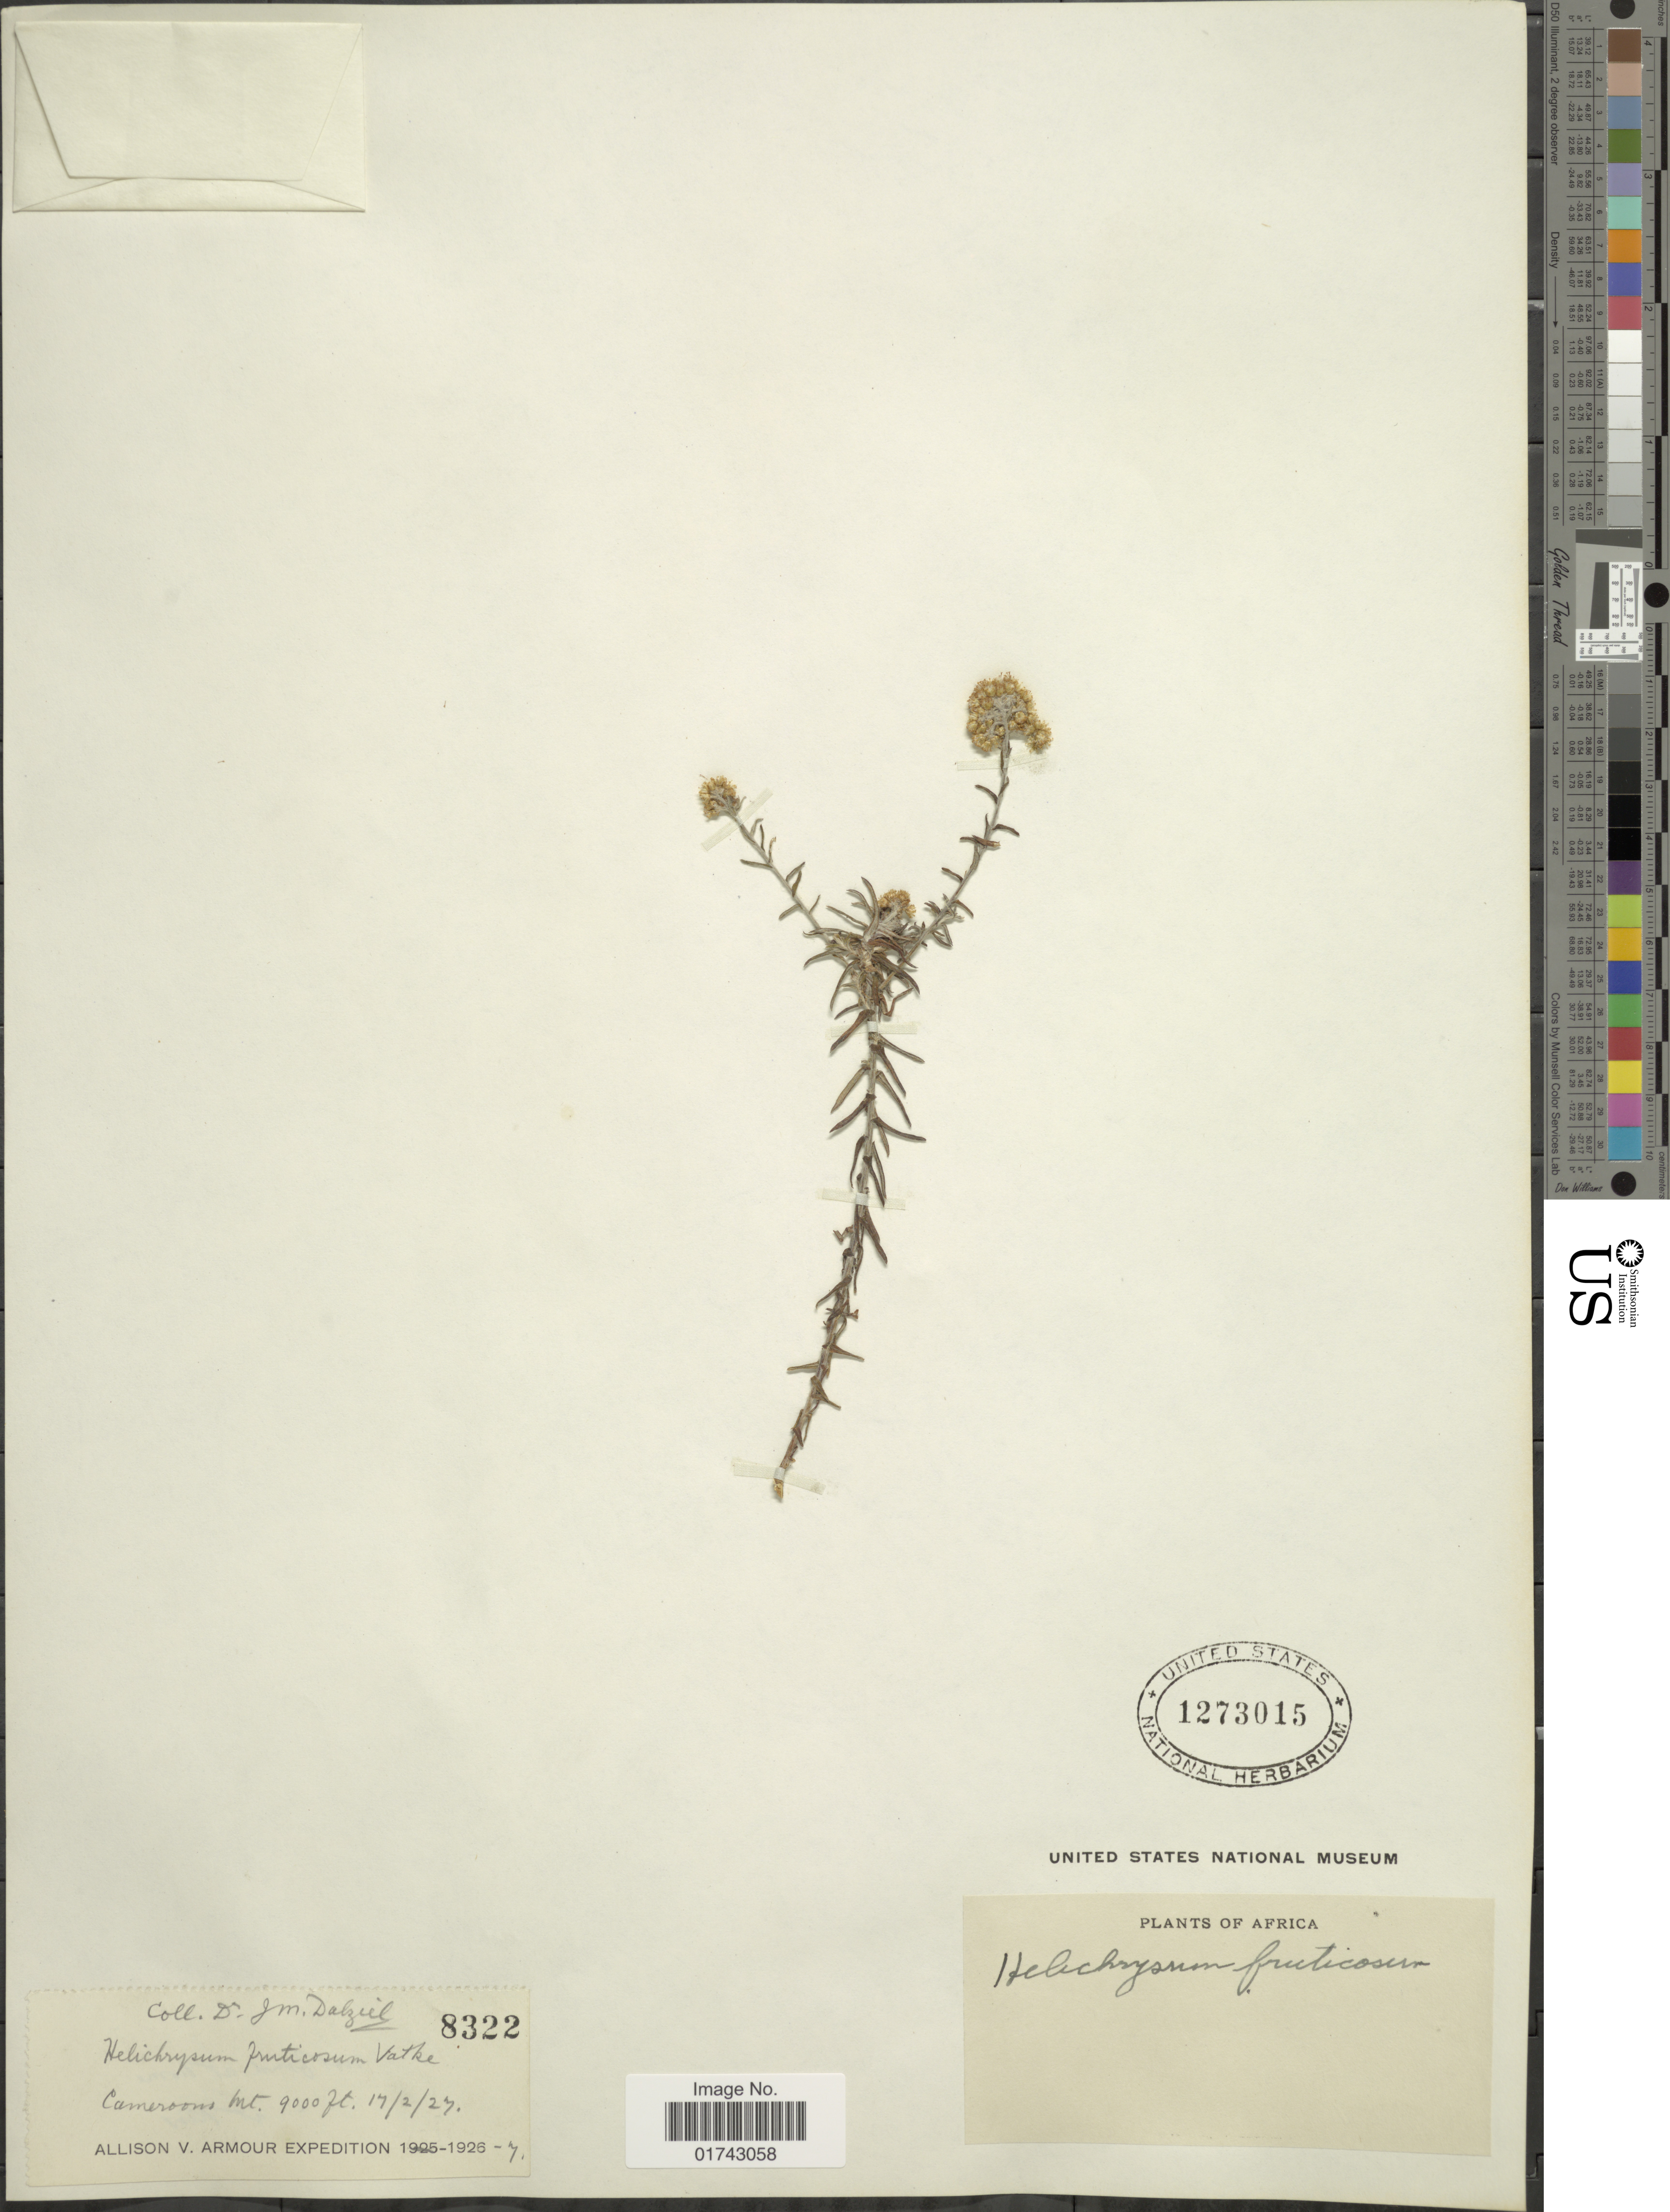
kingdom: Plantae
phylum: Tracheophyta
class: Magnoliopsida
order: Asterales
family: Asteraceae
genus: Helichrysum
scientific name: Helichrysum forskahlii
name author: (J.F. Gmel.) Hilliard & B.L. Burtt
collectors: Allison V. Armour Expedition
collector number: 8322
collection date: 1927-02-17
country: Cameroon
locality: Cameroon Mt.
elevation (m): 2743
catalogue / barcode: US 1273015